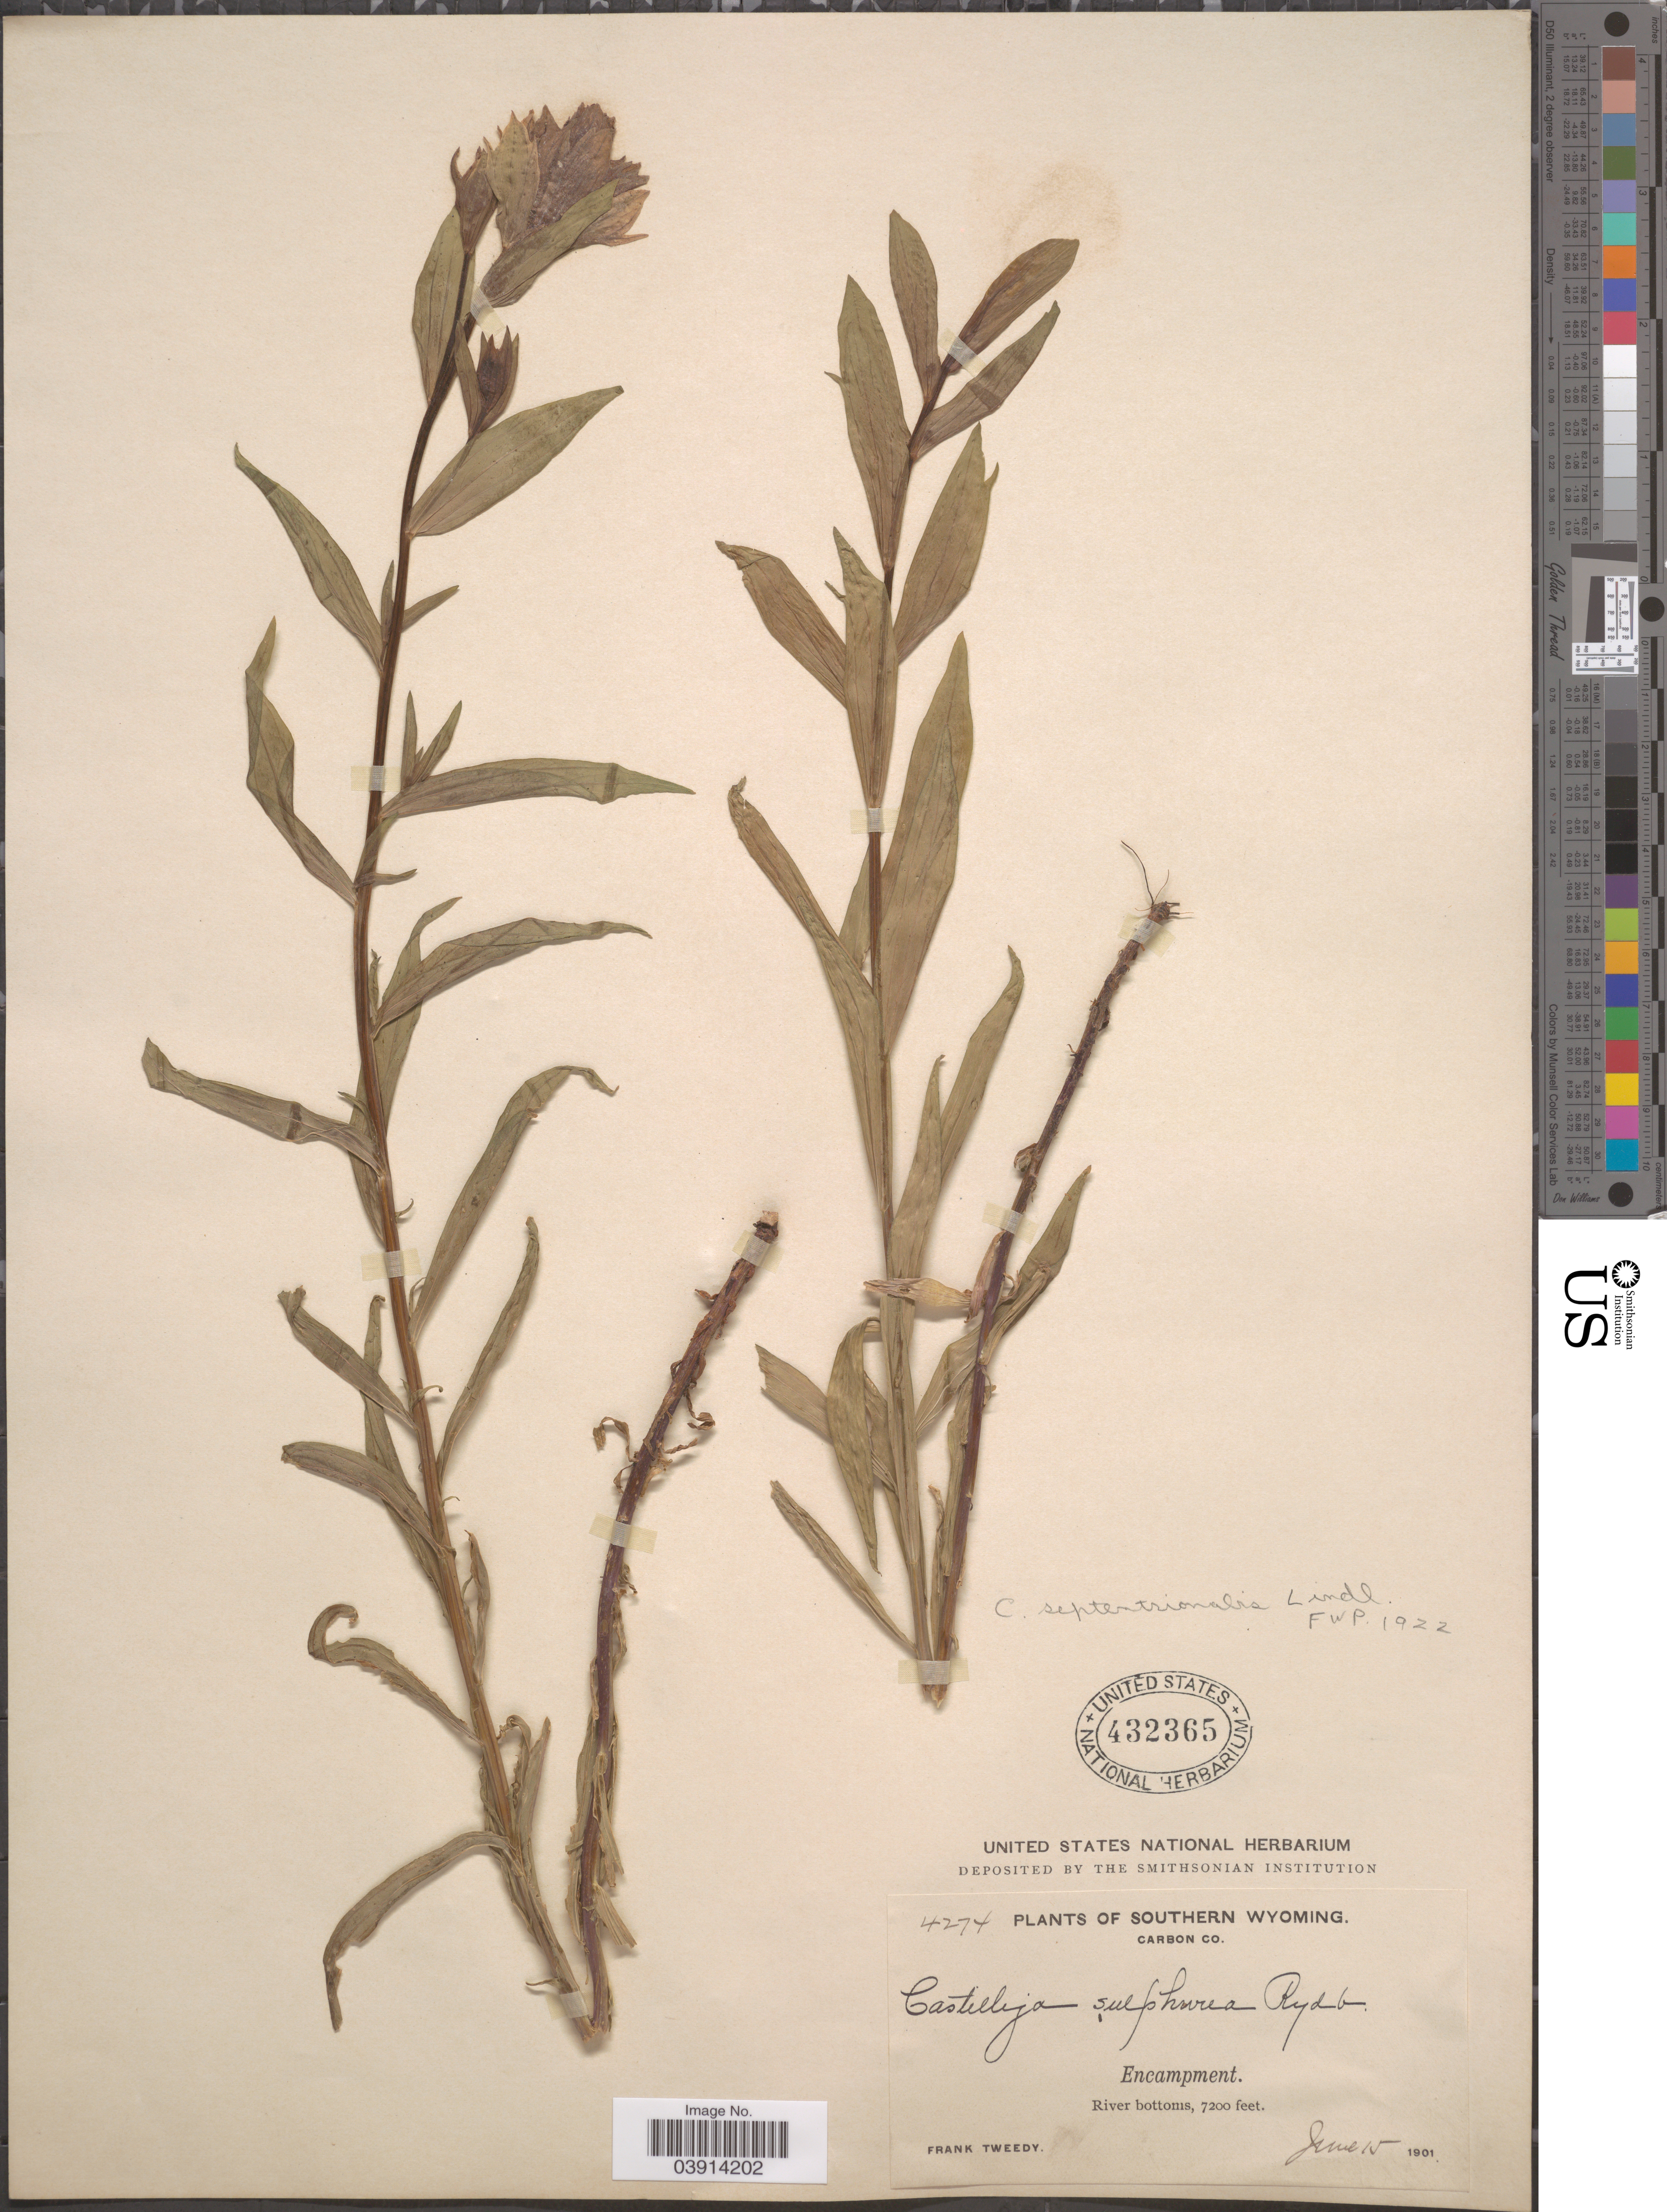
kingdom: Plantae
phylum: Tracheophyta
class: Magnoliopsida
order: Lamiales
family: Orobanchaceae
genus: Castilleja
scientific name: Castilleja septentrionalis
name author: Lindl.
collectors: F. Tweedy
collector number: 4274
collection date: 1901-06-15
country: United States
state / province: Wyoming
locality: Southern Wyoming. Carbon Co. Encampent. River bottoms.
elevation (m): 2195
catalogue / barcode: US 432365